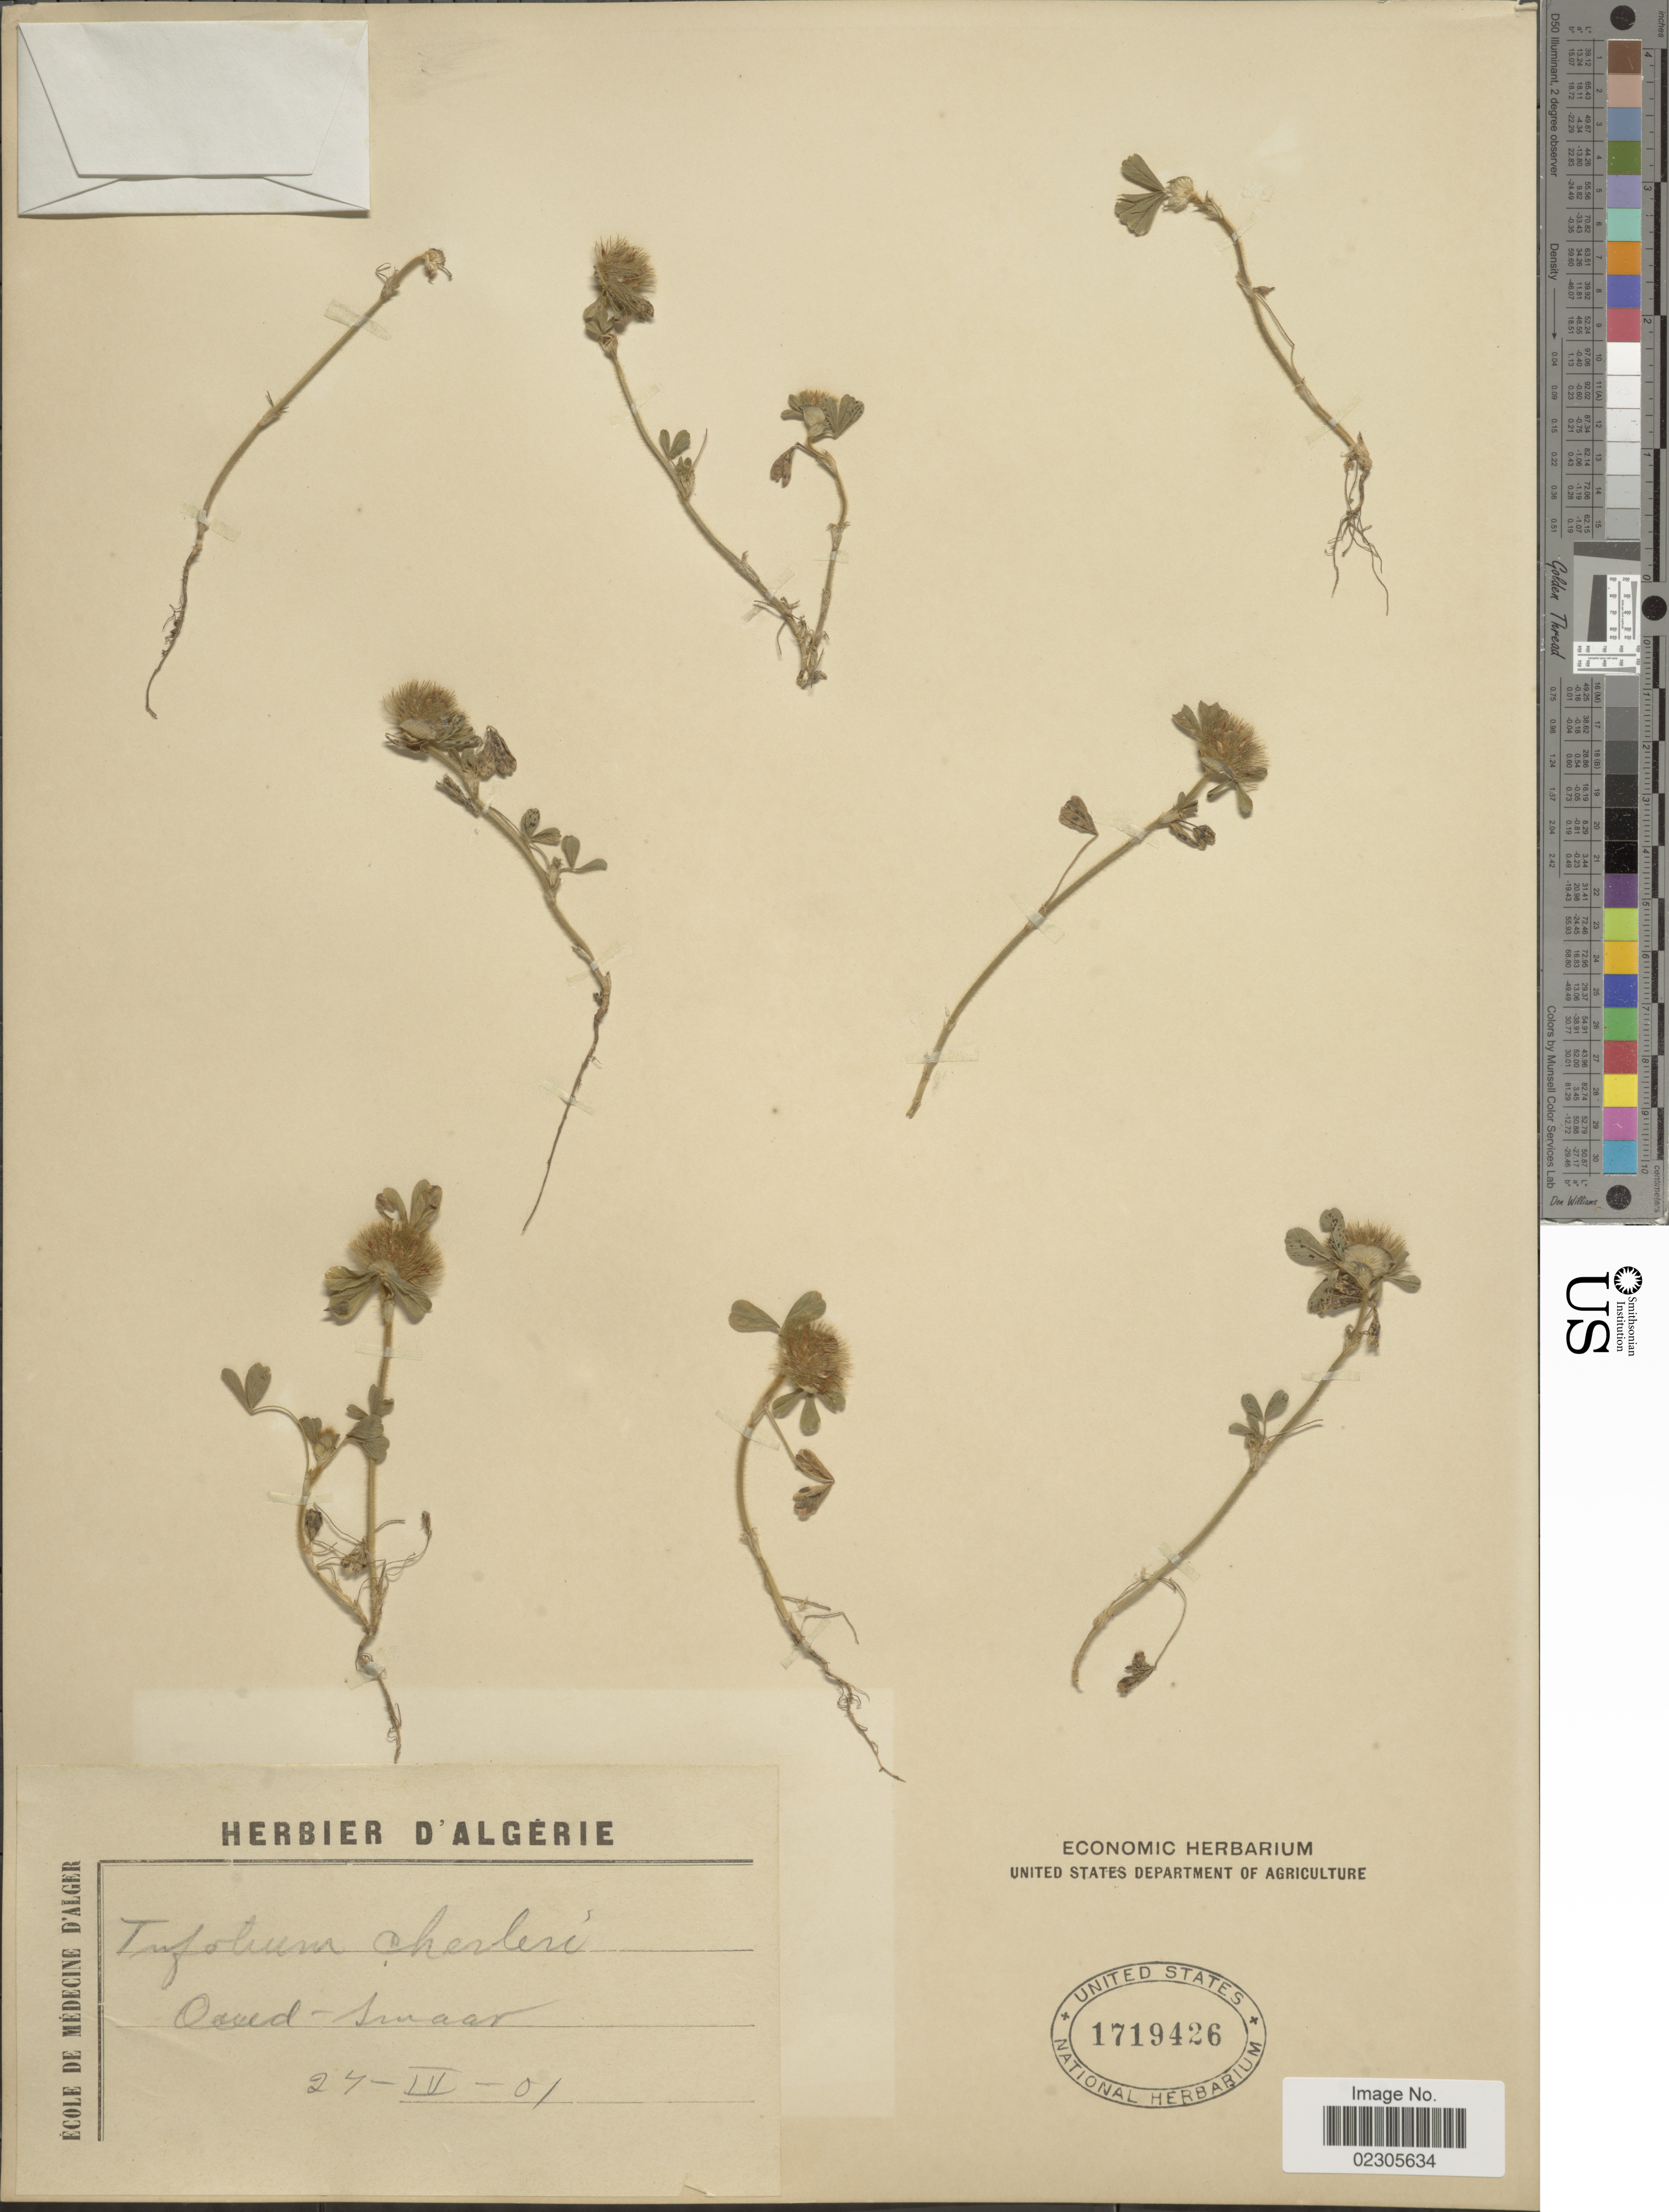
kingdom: Plantae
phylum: Tracheophyta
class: Magnoliopsida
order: Fabales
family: Fabaceae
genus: Trifolium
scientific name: Trifolium cherleri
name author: L.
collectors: Ex herb. D'Algerie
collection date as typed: Transcribed d/m/y: 24/4/1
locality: Ooued -Smaar [interpreted]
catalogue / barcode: US 1719426